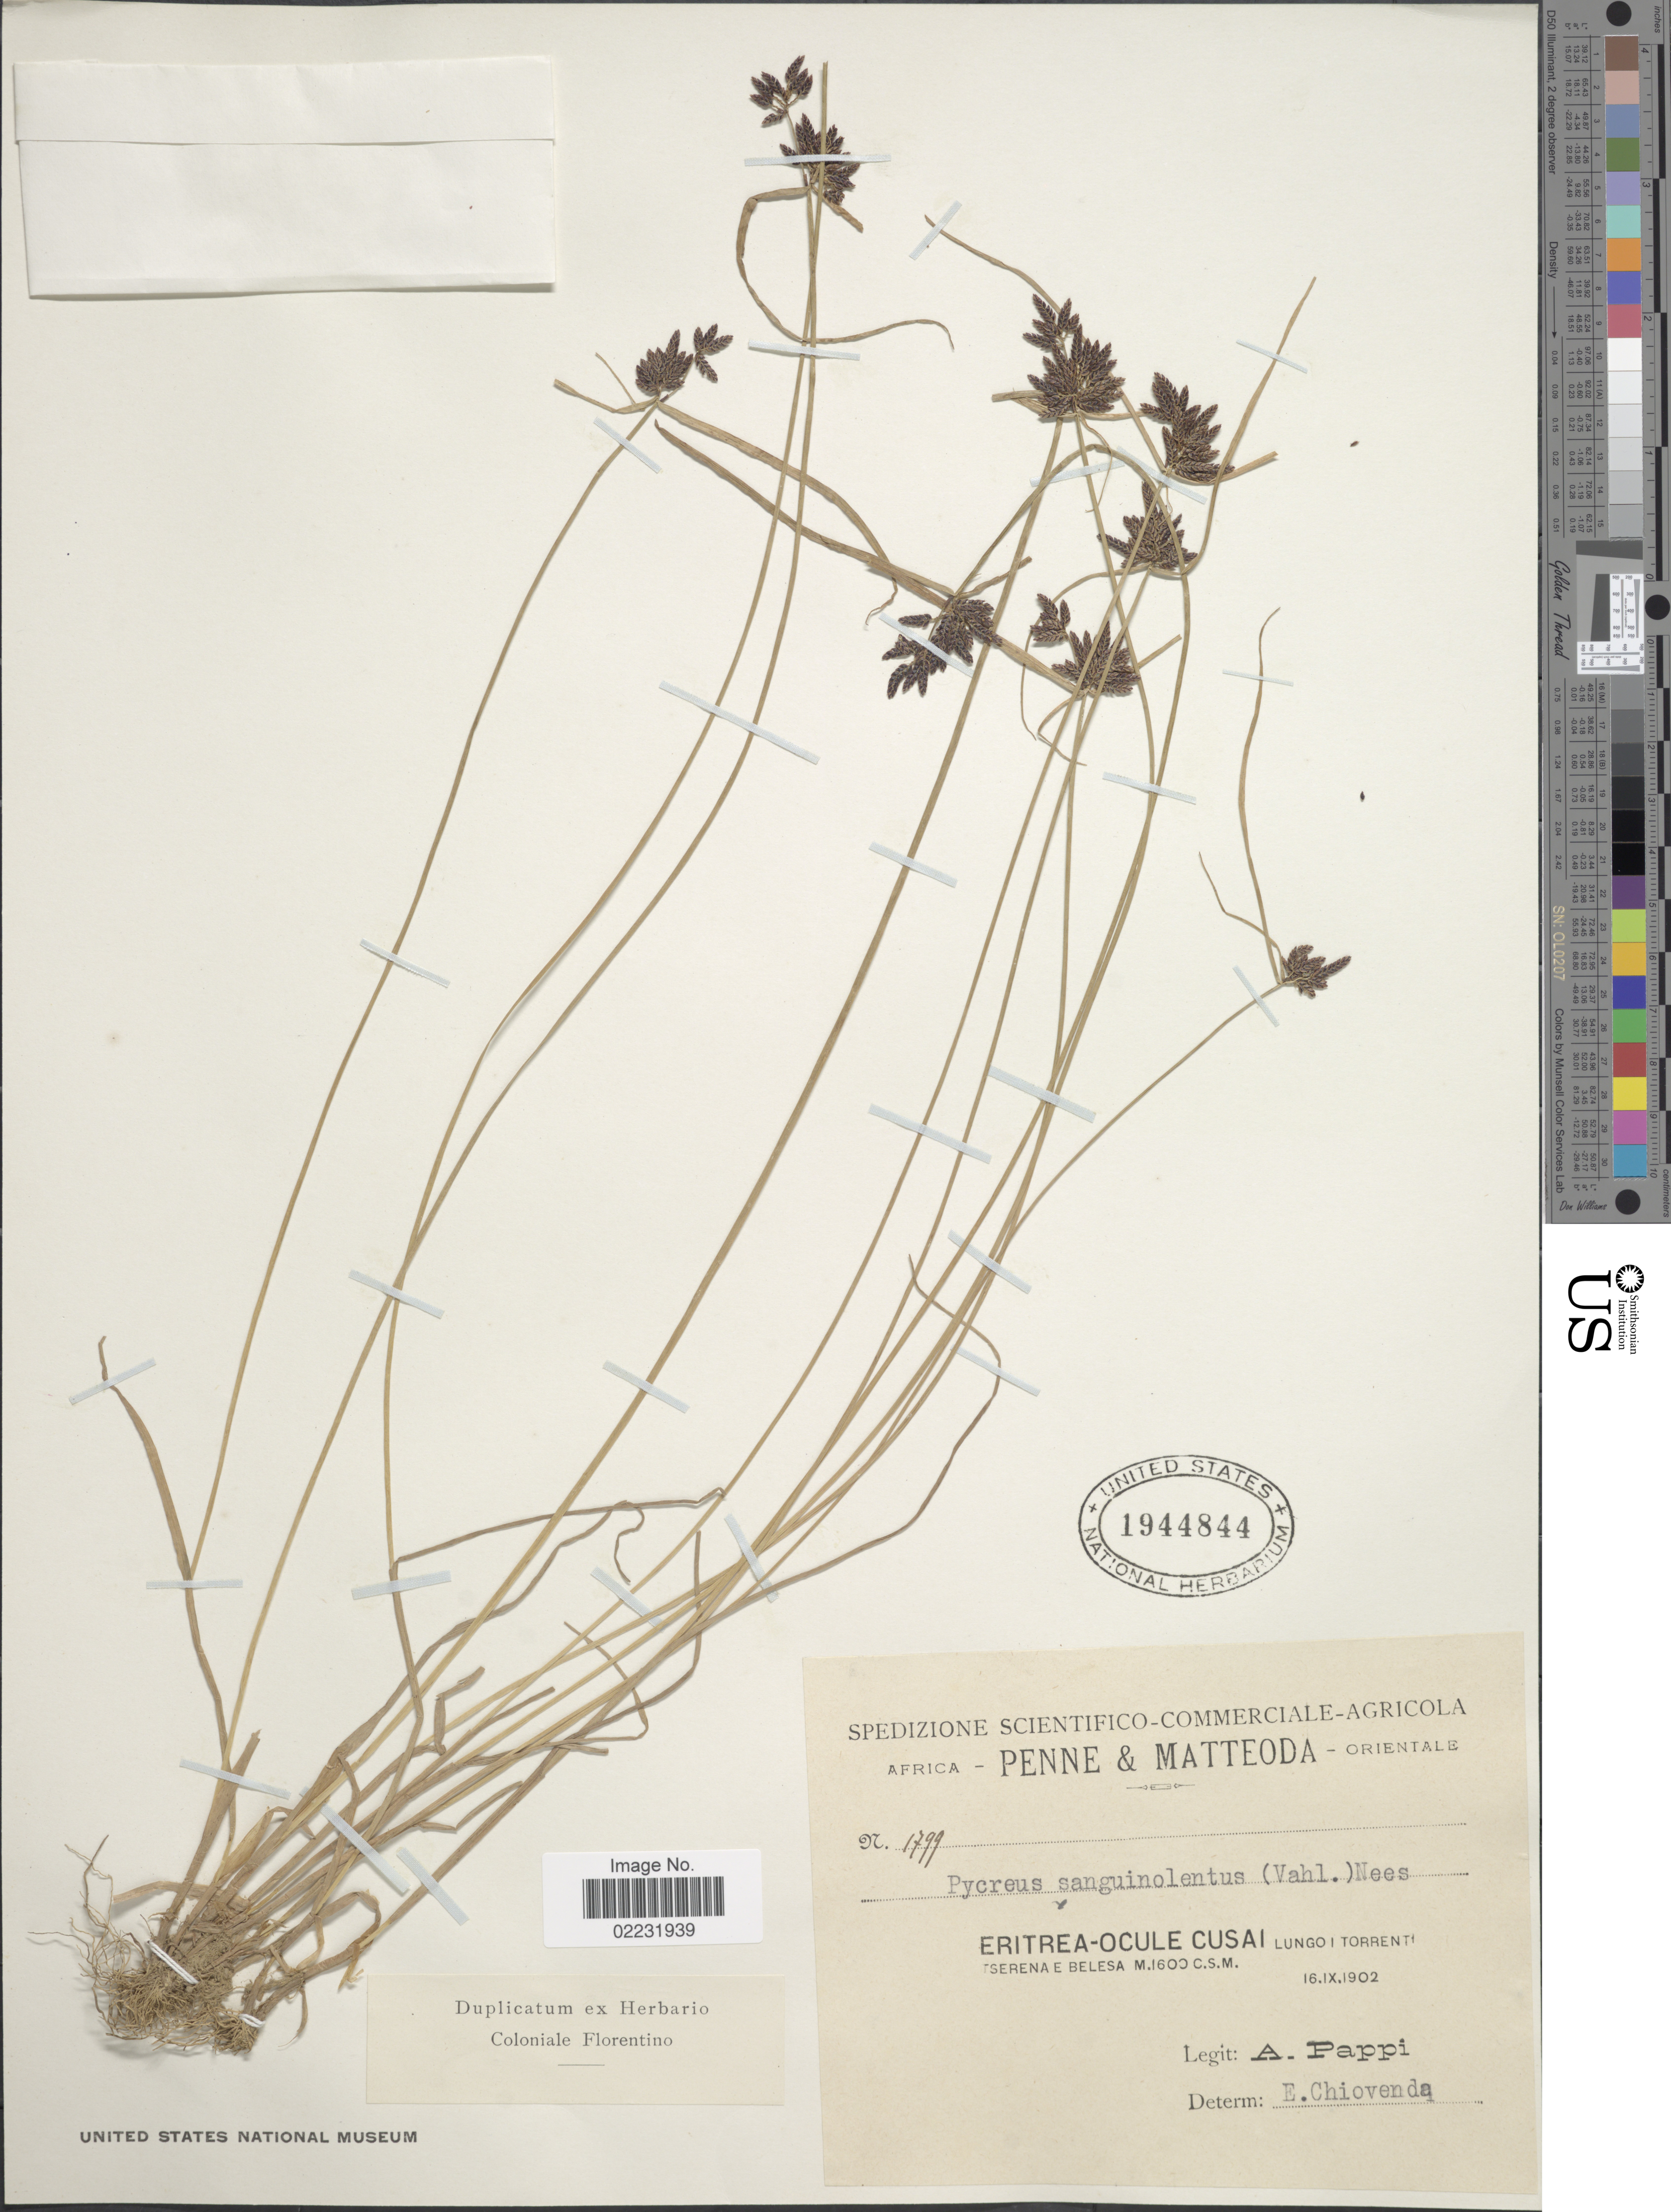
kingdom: Plantae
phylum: Tracheophyta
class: Liliopsida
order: Poales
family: Cyperaceae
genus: Cyperus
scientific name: Cyperus sanguinolentus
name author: Vahl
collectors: A. Pappi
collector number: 1799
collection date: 1902-09-16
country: Eritrea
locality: Orientale, Eritrea-Ocule Cusai, Lungo I Torrenti, Tserena Belesea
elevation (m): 1600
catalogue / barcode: US 1944844